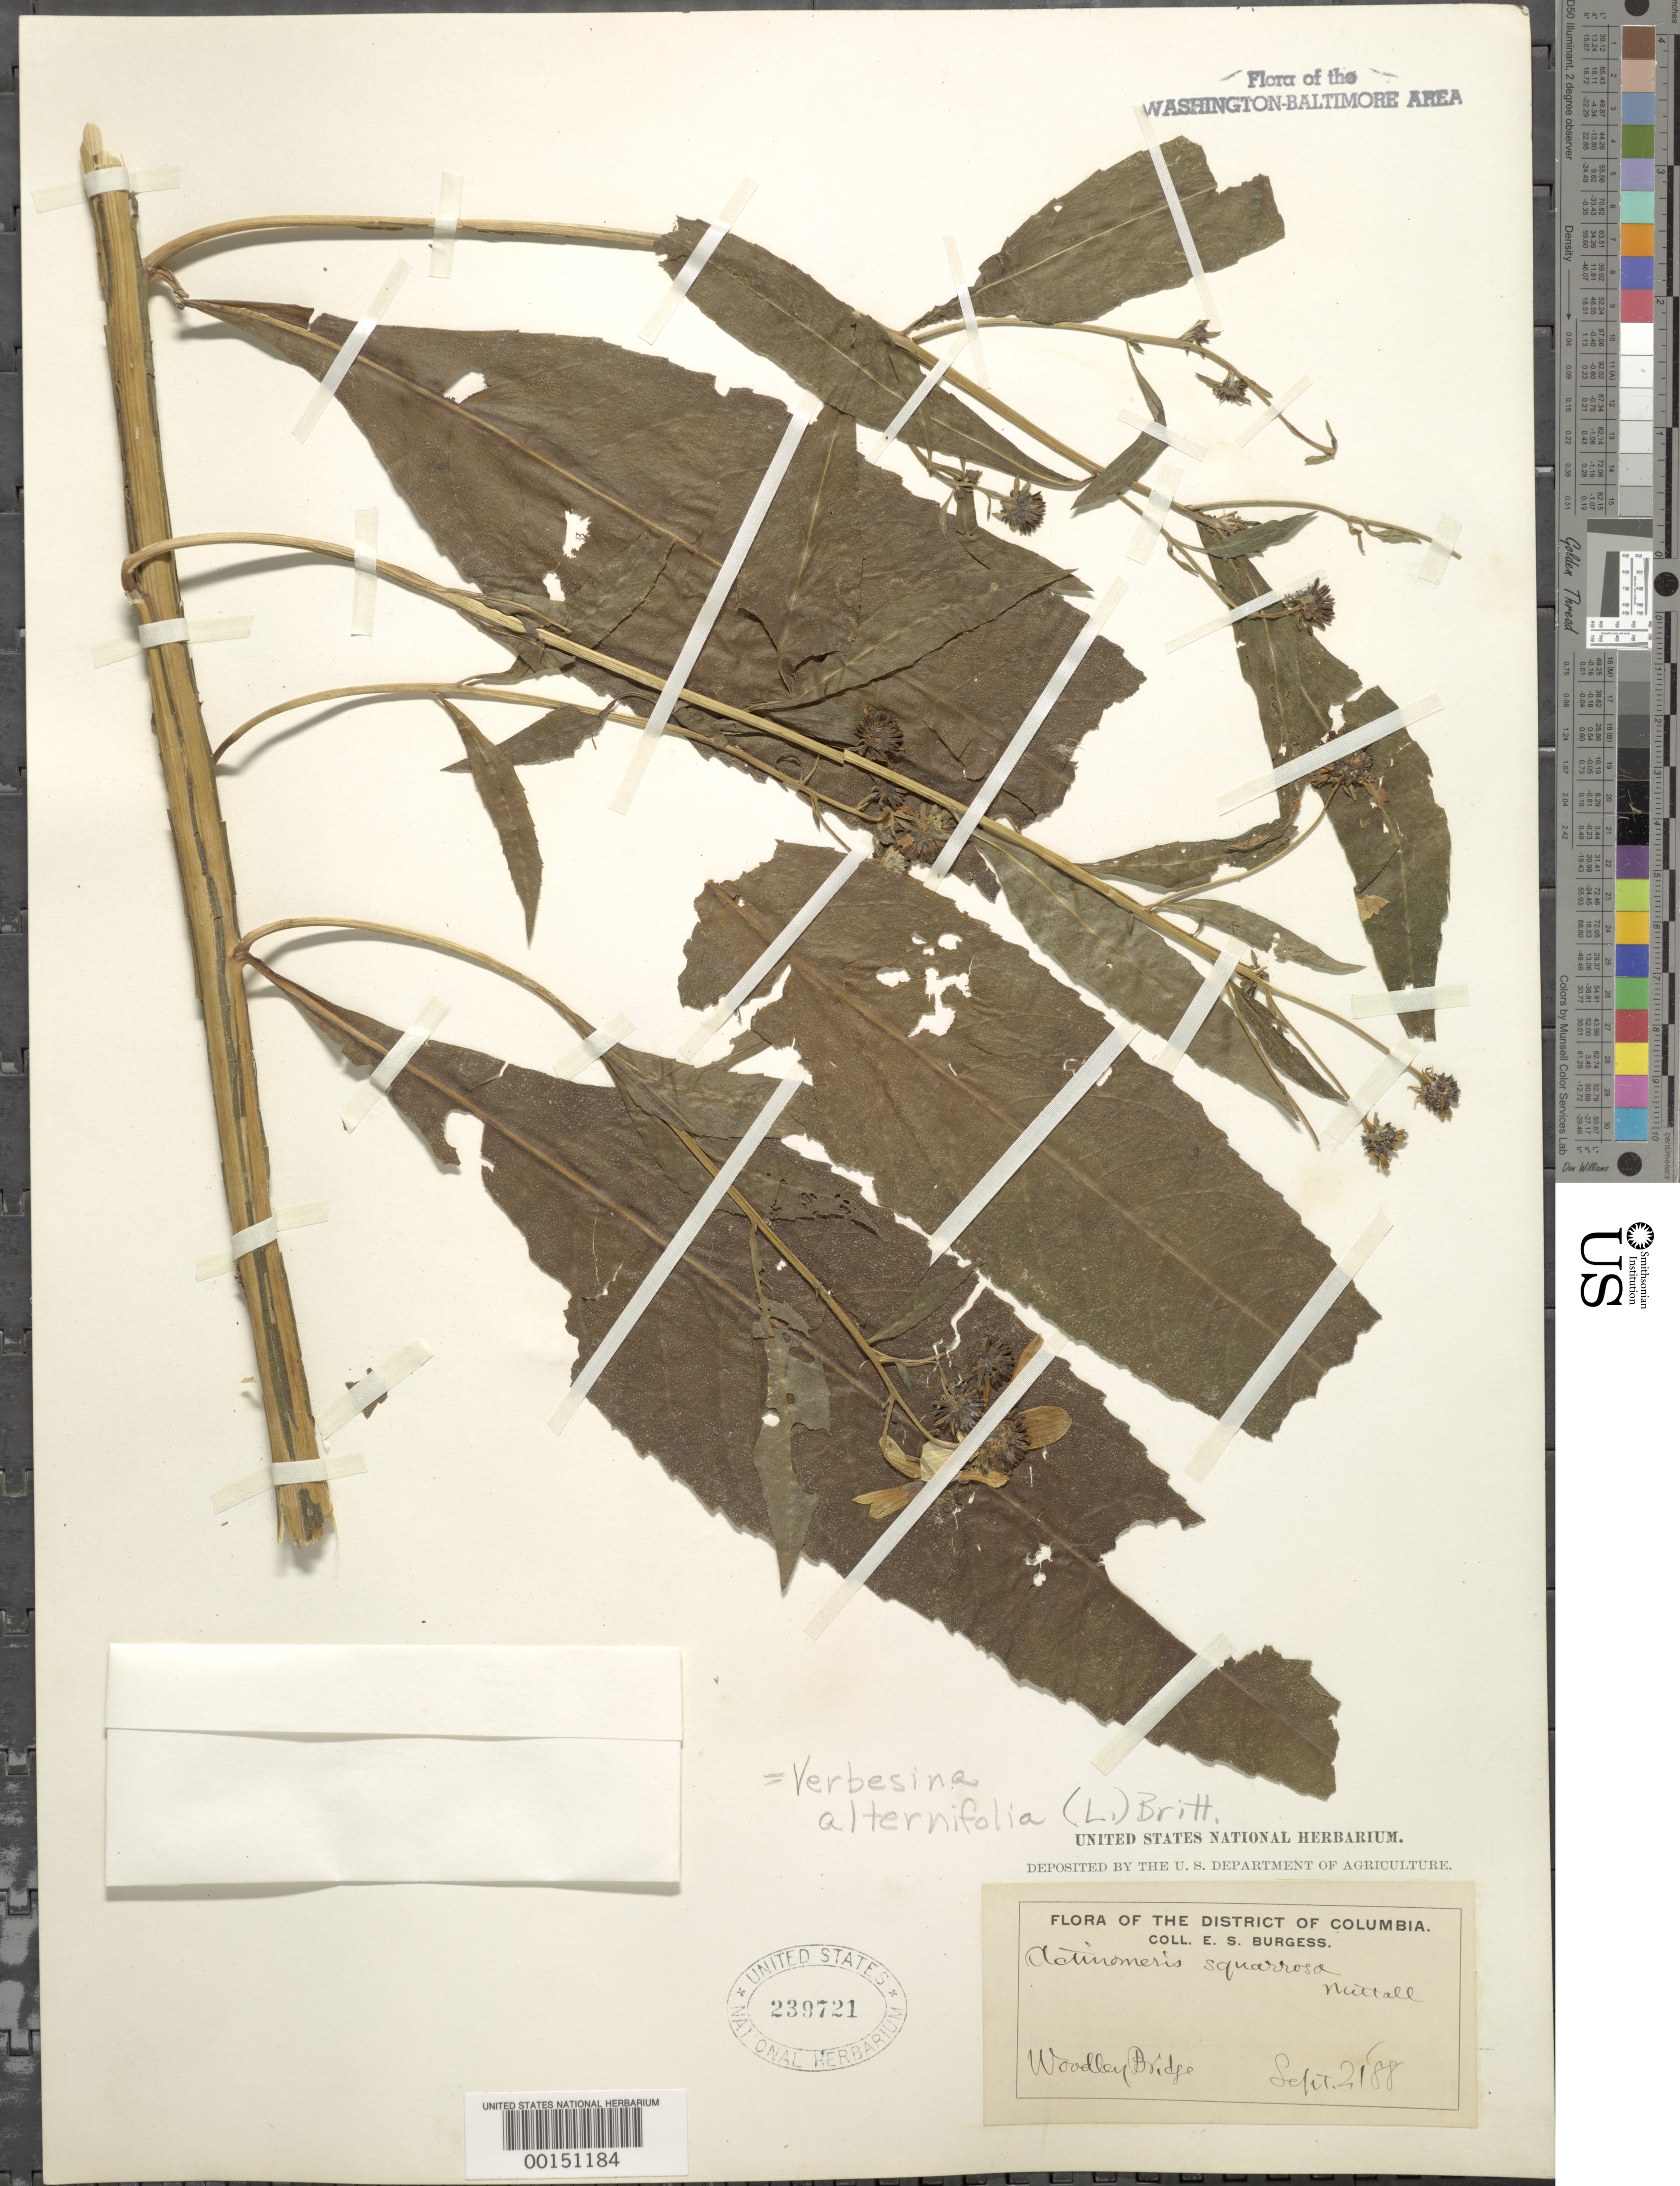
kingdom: Plantae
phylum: Tracheophyta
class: Magnoliopsida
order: Asterales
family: Asteraceae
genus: Verbesina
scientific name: Verbesina alternifolia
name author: (L.) Britton ex Kearney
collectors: E. Burgess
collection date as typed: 21 Sep 1888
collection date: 1888-09-21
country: United States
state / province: District of Columbia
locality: Woodley Bridge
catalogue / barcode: US 239721